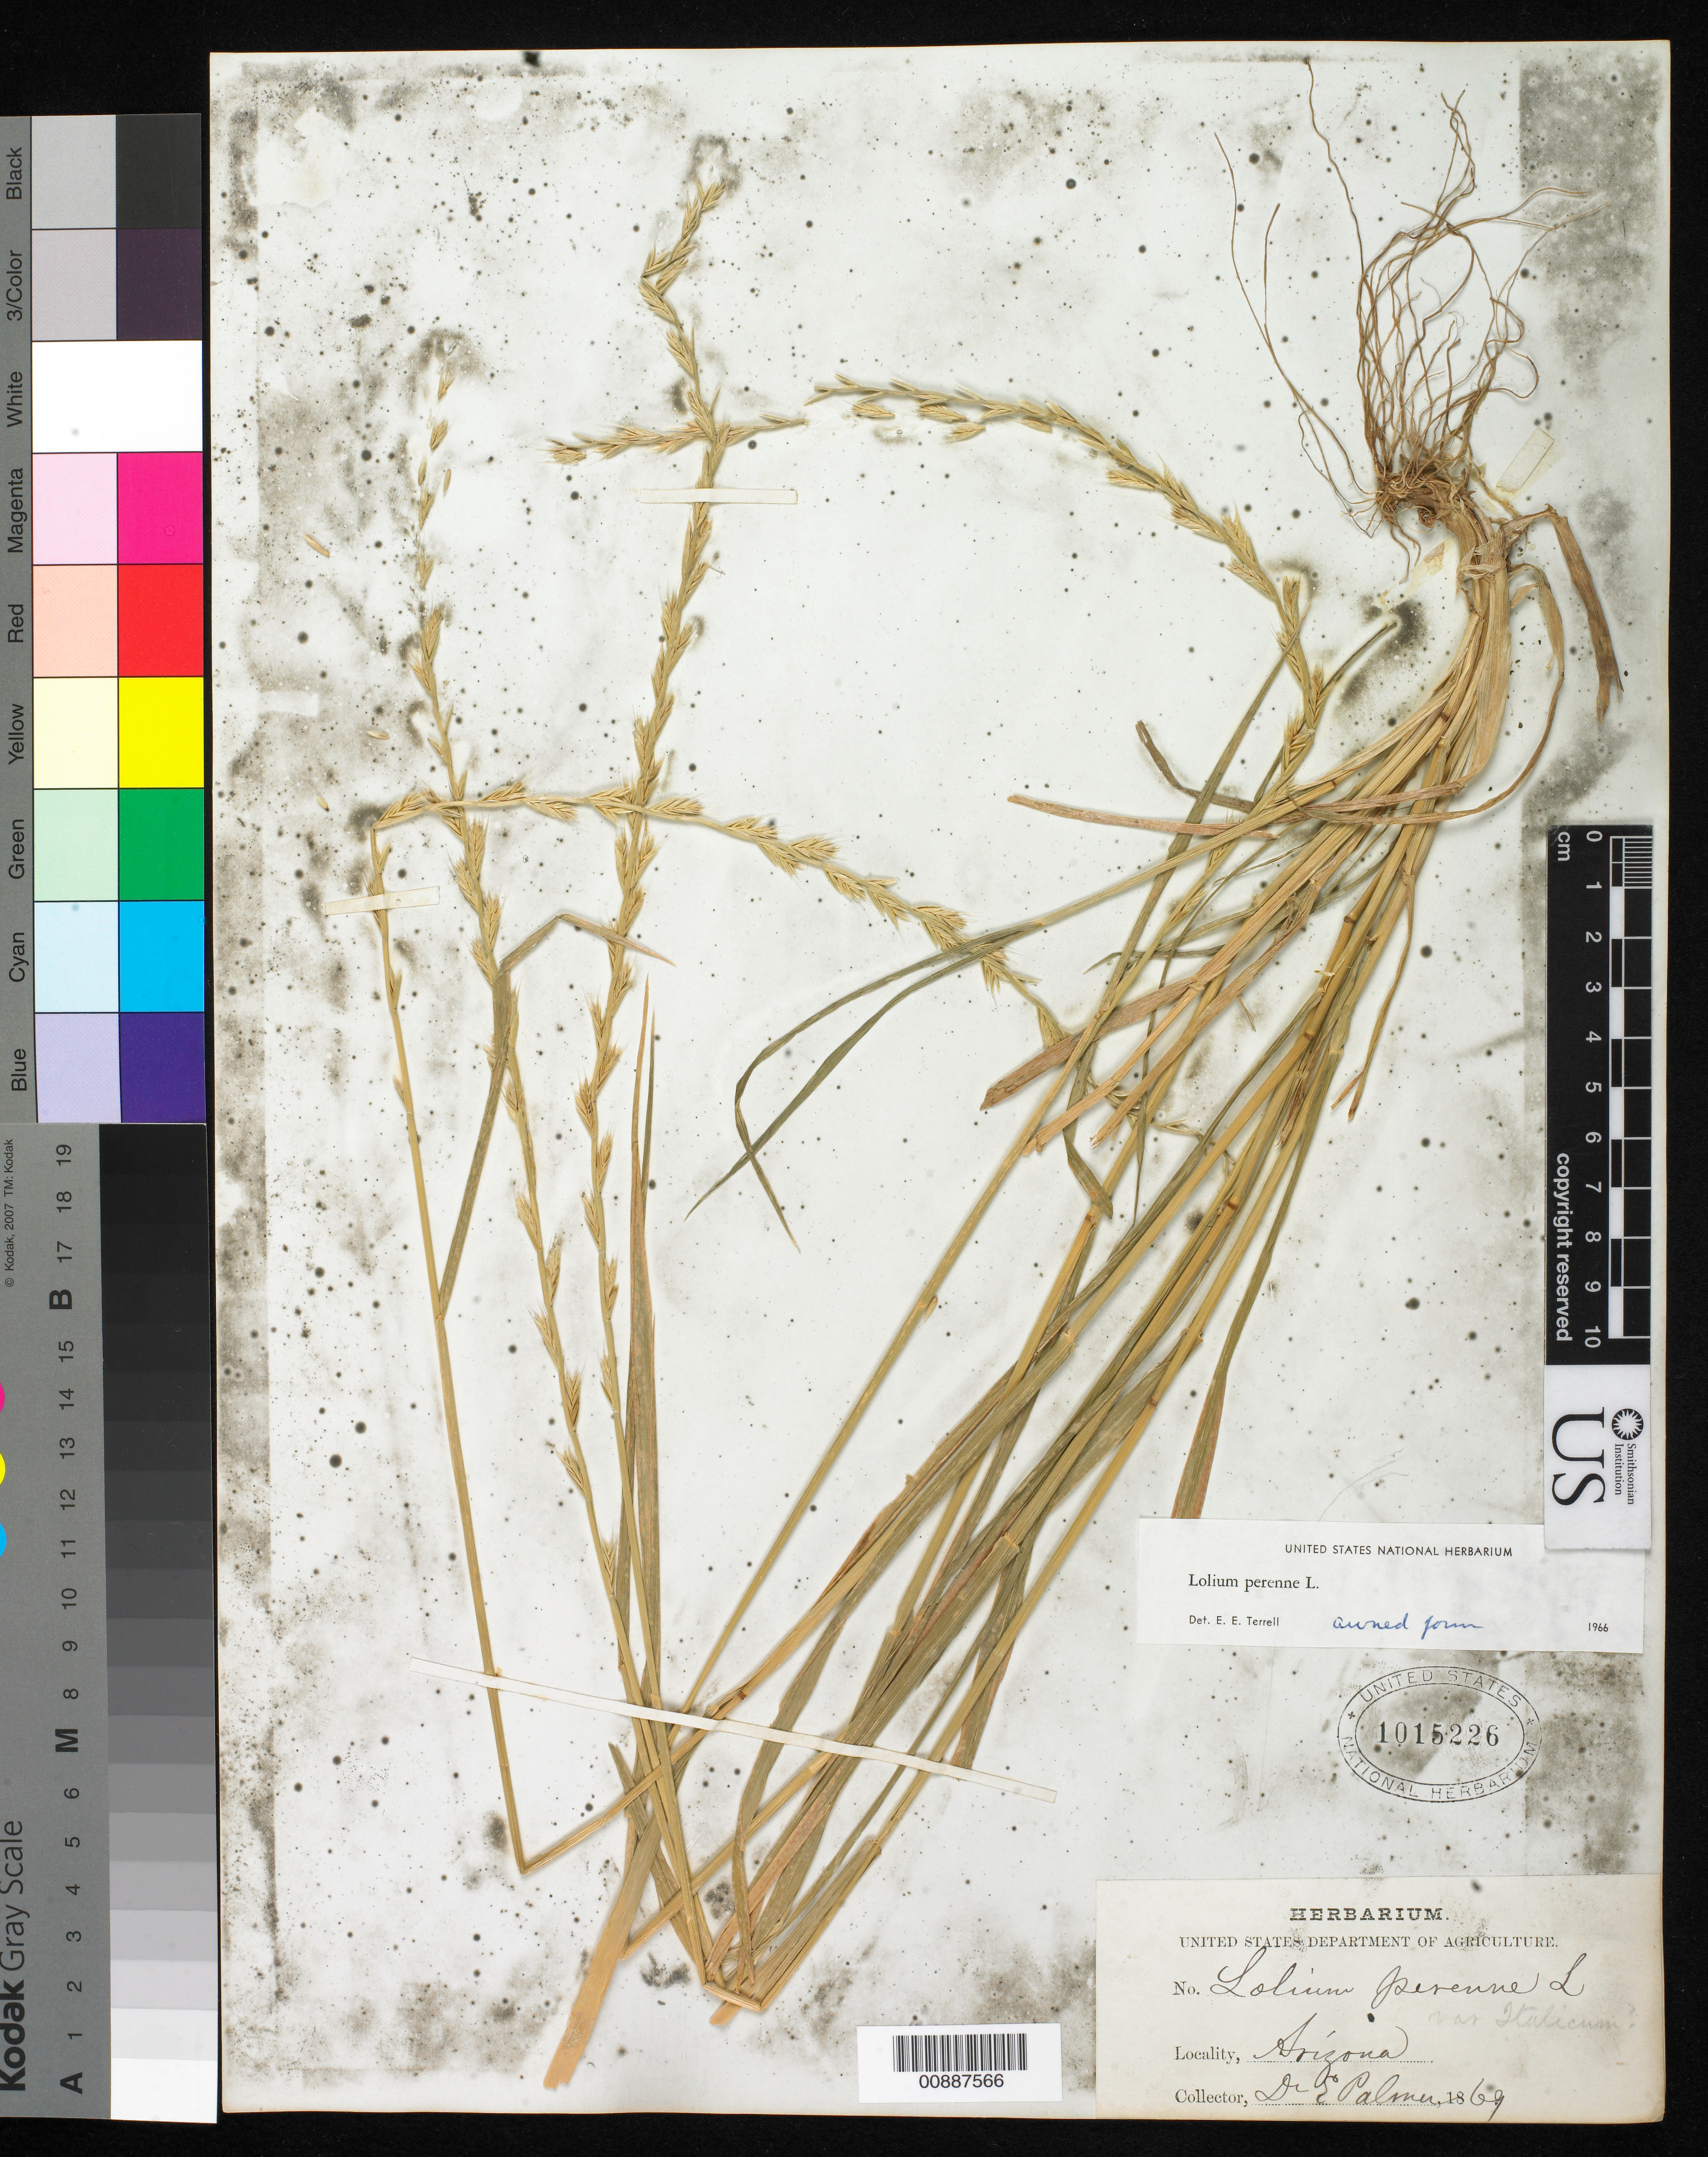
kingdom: Plantae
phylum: Tracheophyta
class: Liliopsida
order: Poales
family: Poaceae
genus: Lolium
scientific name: Lolium perenne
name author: L.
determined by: Terrell, E. E.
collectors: E. Palmer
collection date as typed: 1869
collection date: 1869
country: United States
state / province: Arizona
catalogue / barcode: US 1015226